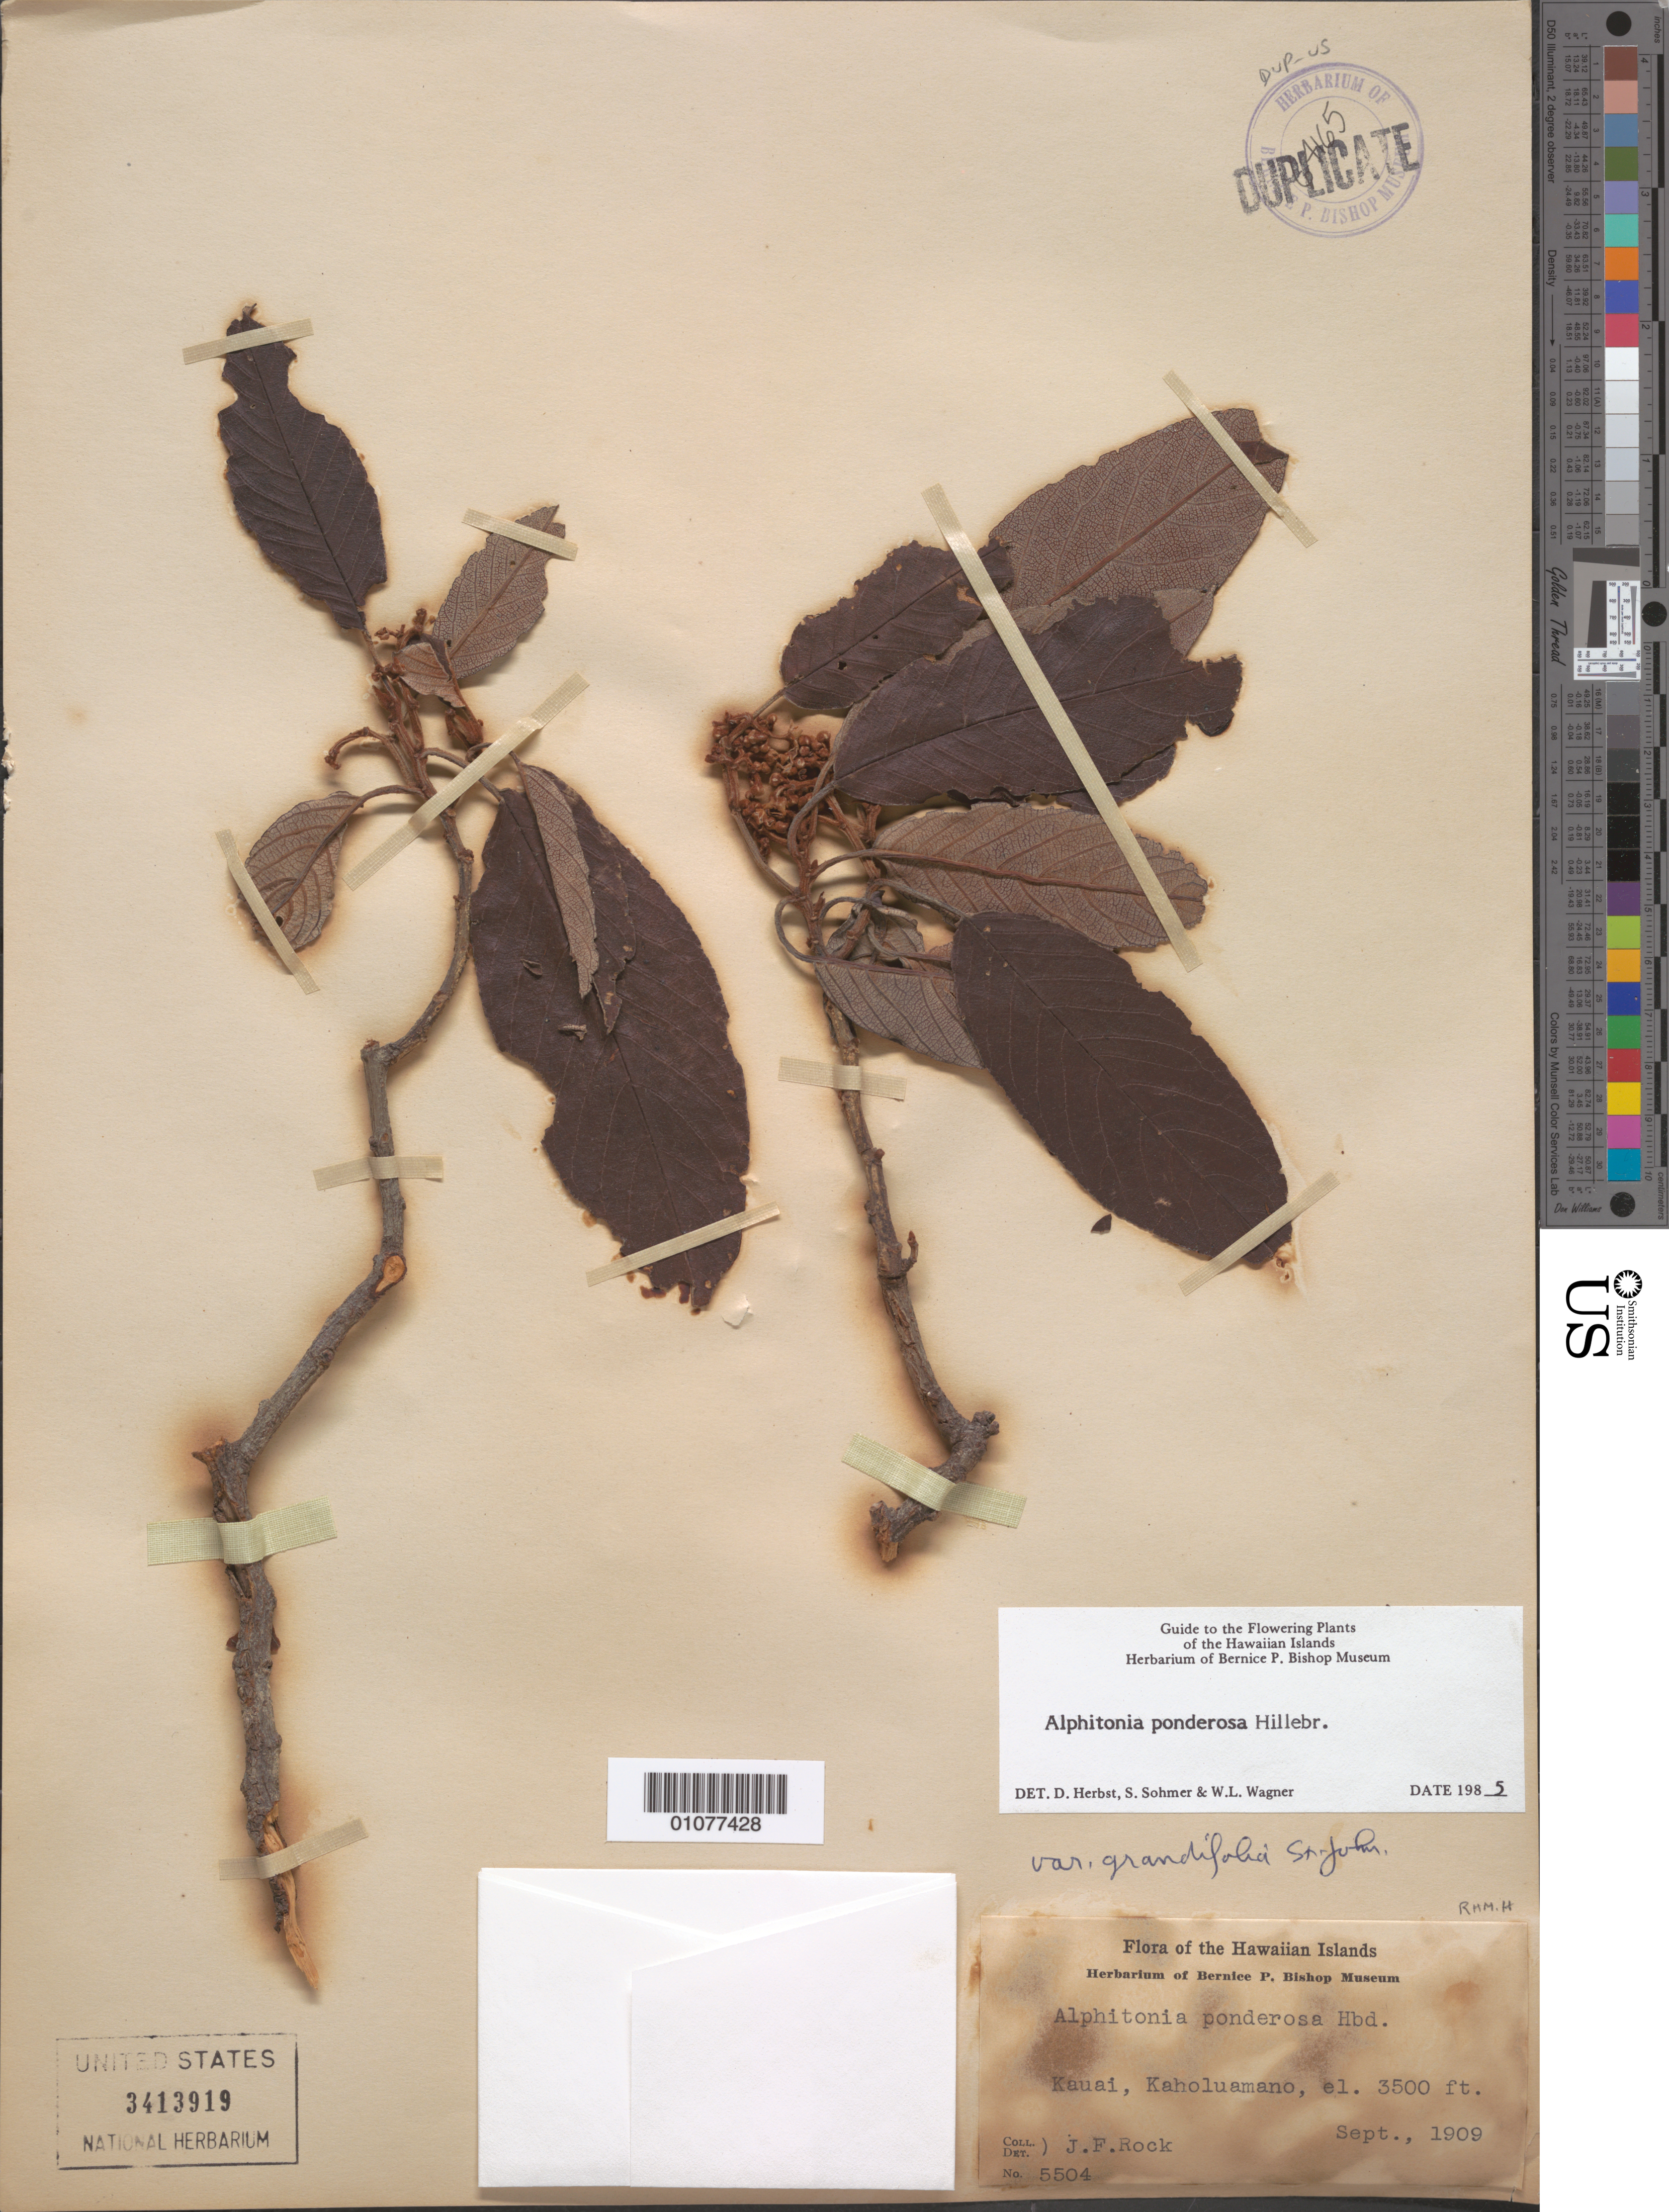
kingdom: Plantae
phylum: Tracheophyta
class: Magnoliopsida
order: Rosales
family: Rhamnaceae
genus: Alphitonia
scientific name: Alphitonia ponderosa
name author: Hillebr.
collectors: J. F. Rock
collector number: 5504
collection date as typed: --/Sep/1909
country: United States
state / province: Hawaii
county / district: Kaui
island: Kaua'i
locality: Kaholuamano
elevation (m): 1067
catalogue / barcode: US 3413919